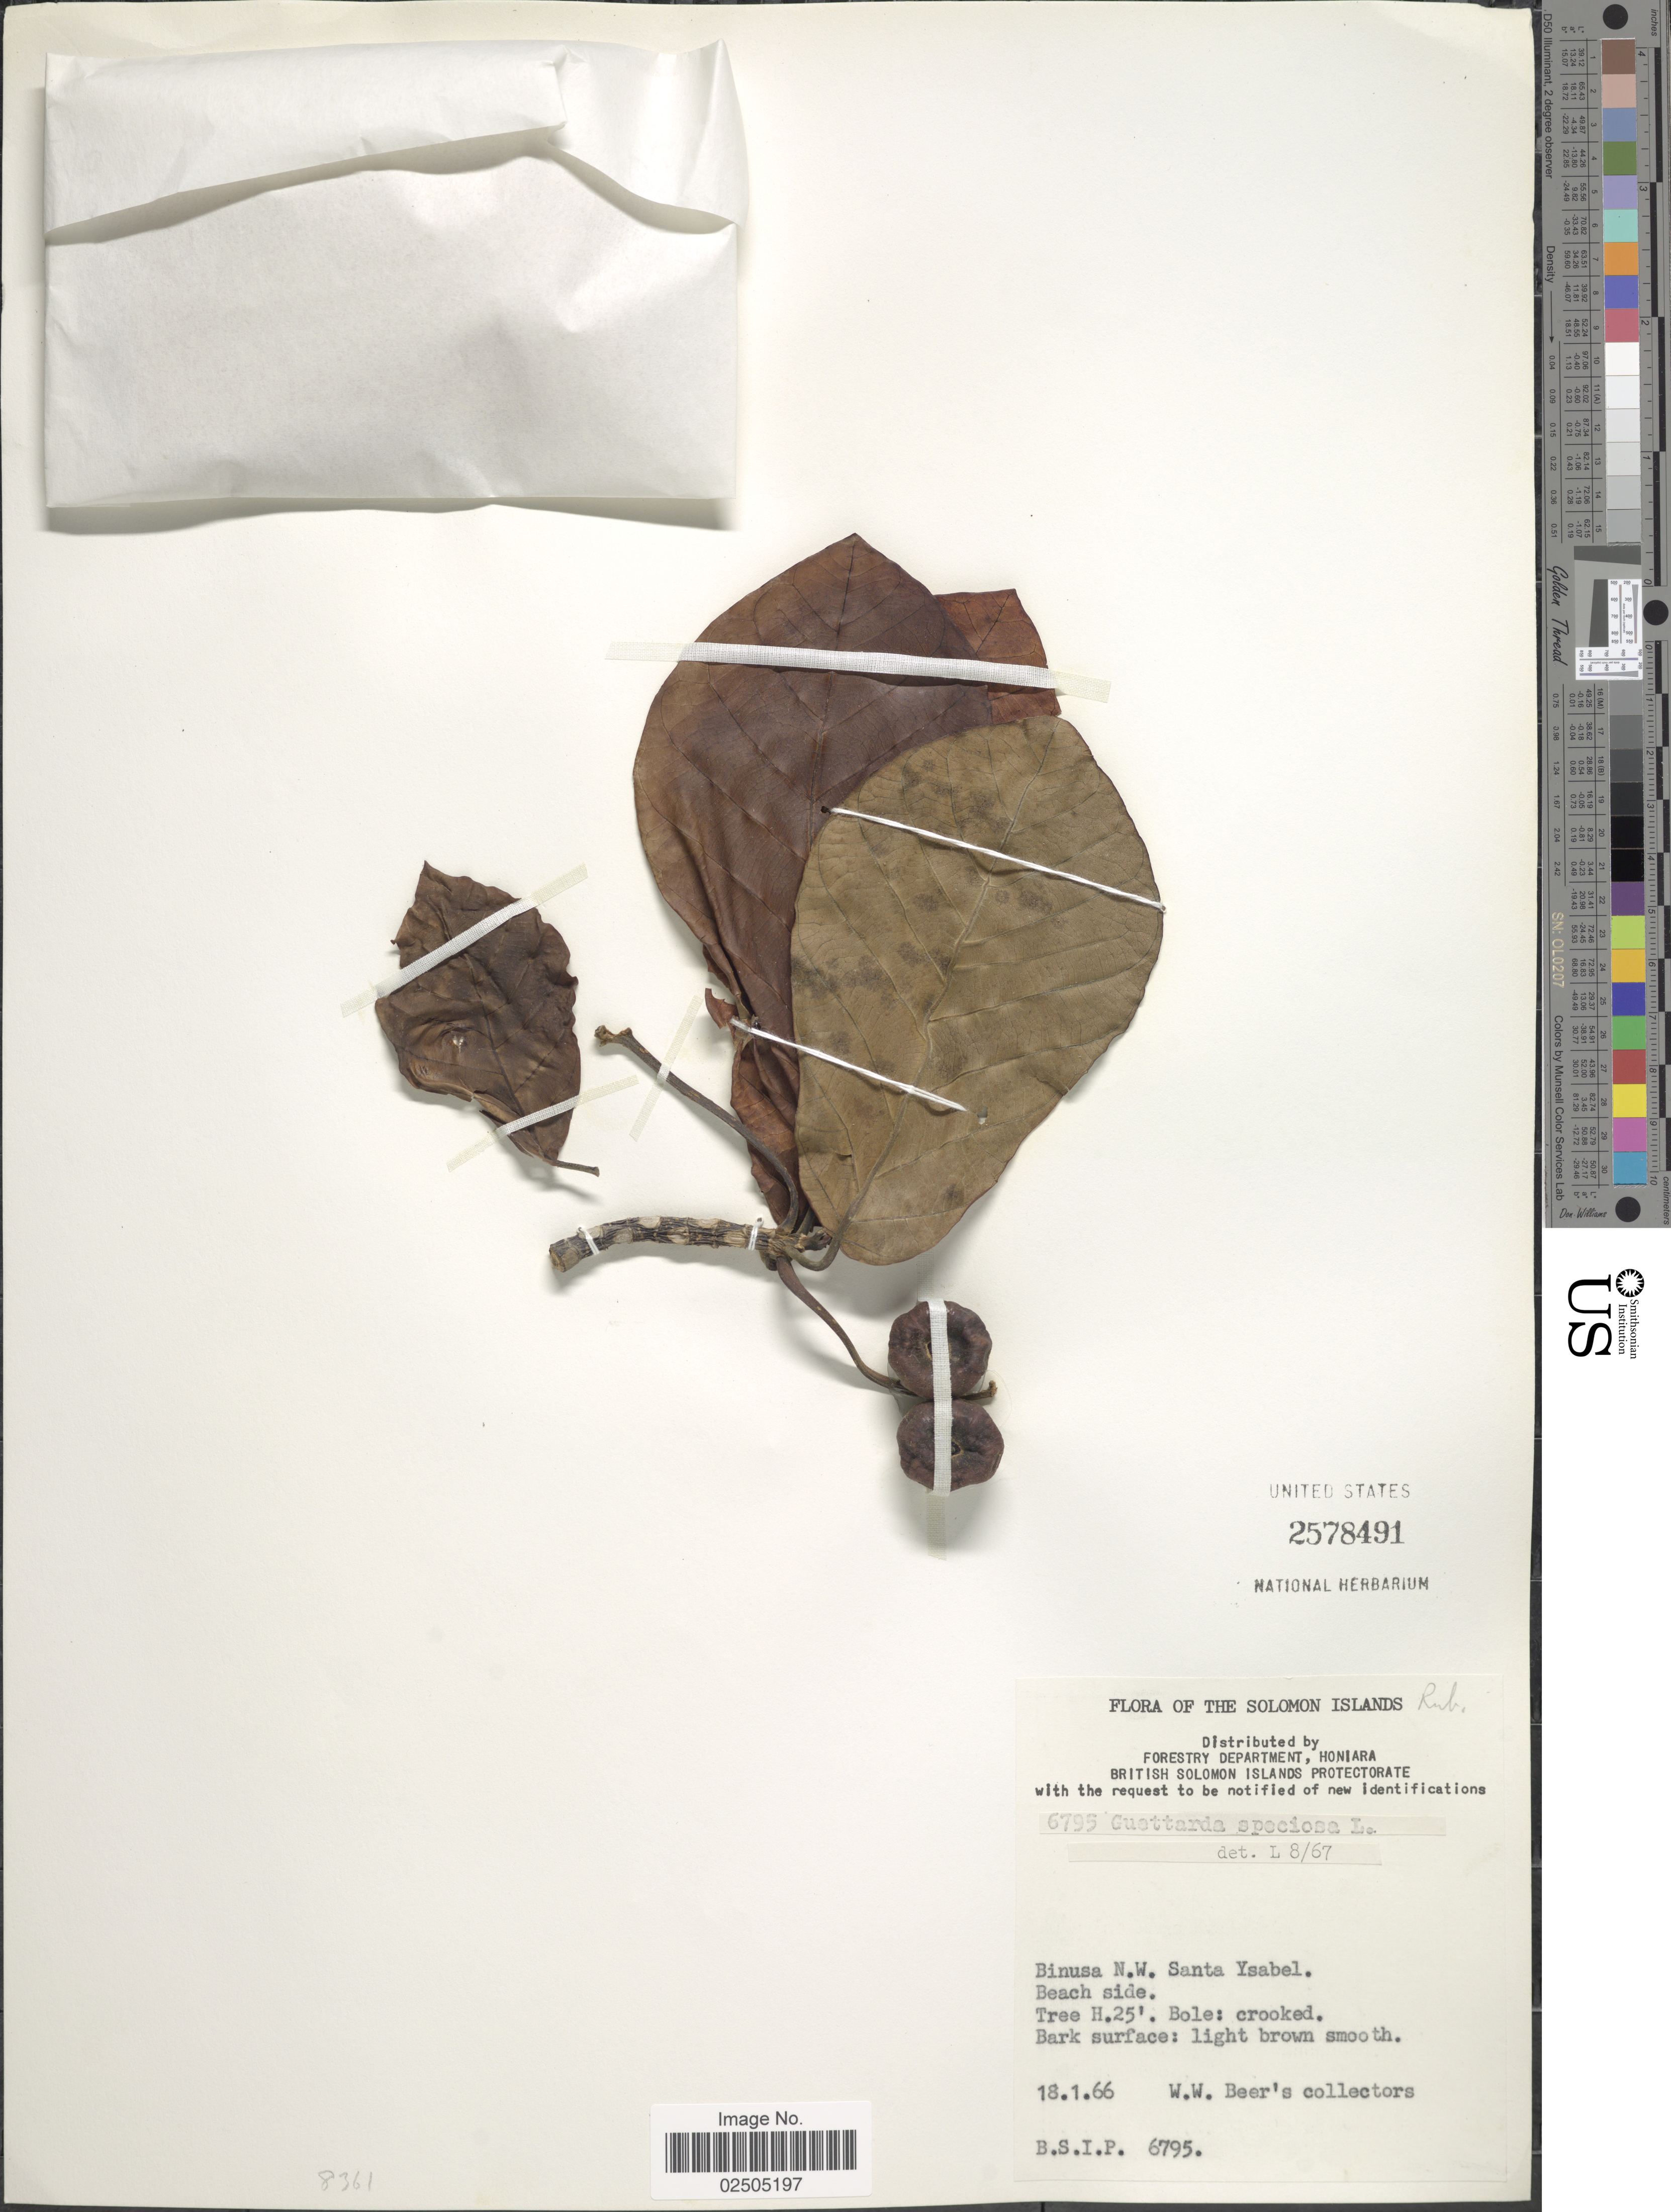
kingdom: Plantae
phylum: Tracheophyta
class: Magnoliopsida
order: Gentianales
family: Rubiaceae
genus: Guettarda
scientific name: Guettarda speciosa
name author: L.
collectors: W. Beer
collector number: B.S.I.P 6795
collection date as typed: Transcribed d/m/y: 18/1/66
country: Solomon Islands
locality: Binusa, N.W. Santa Ysabel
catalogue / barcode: US 2578491